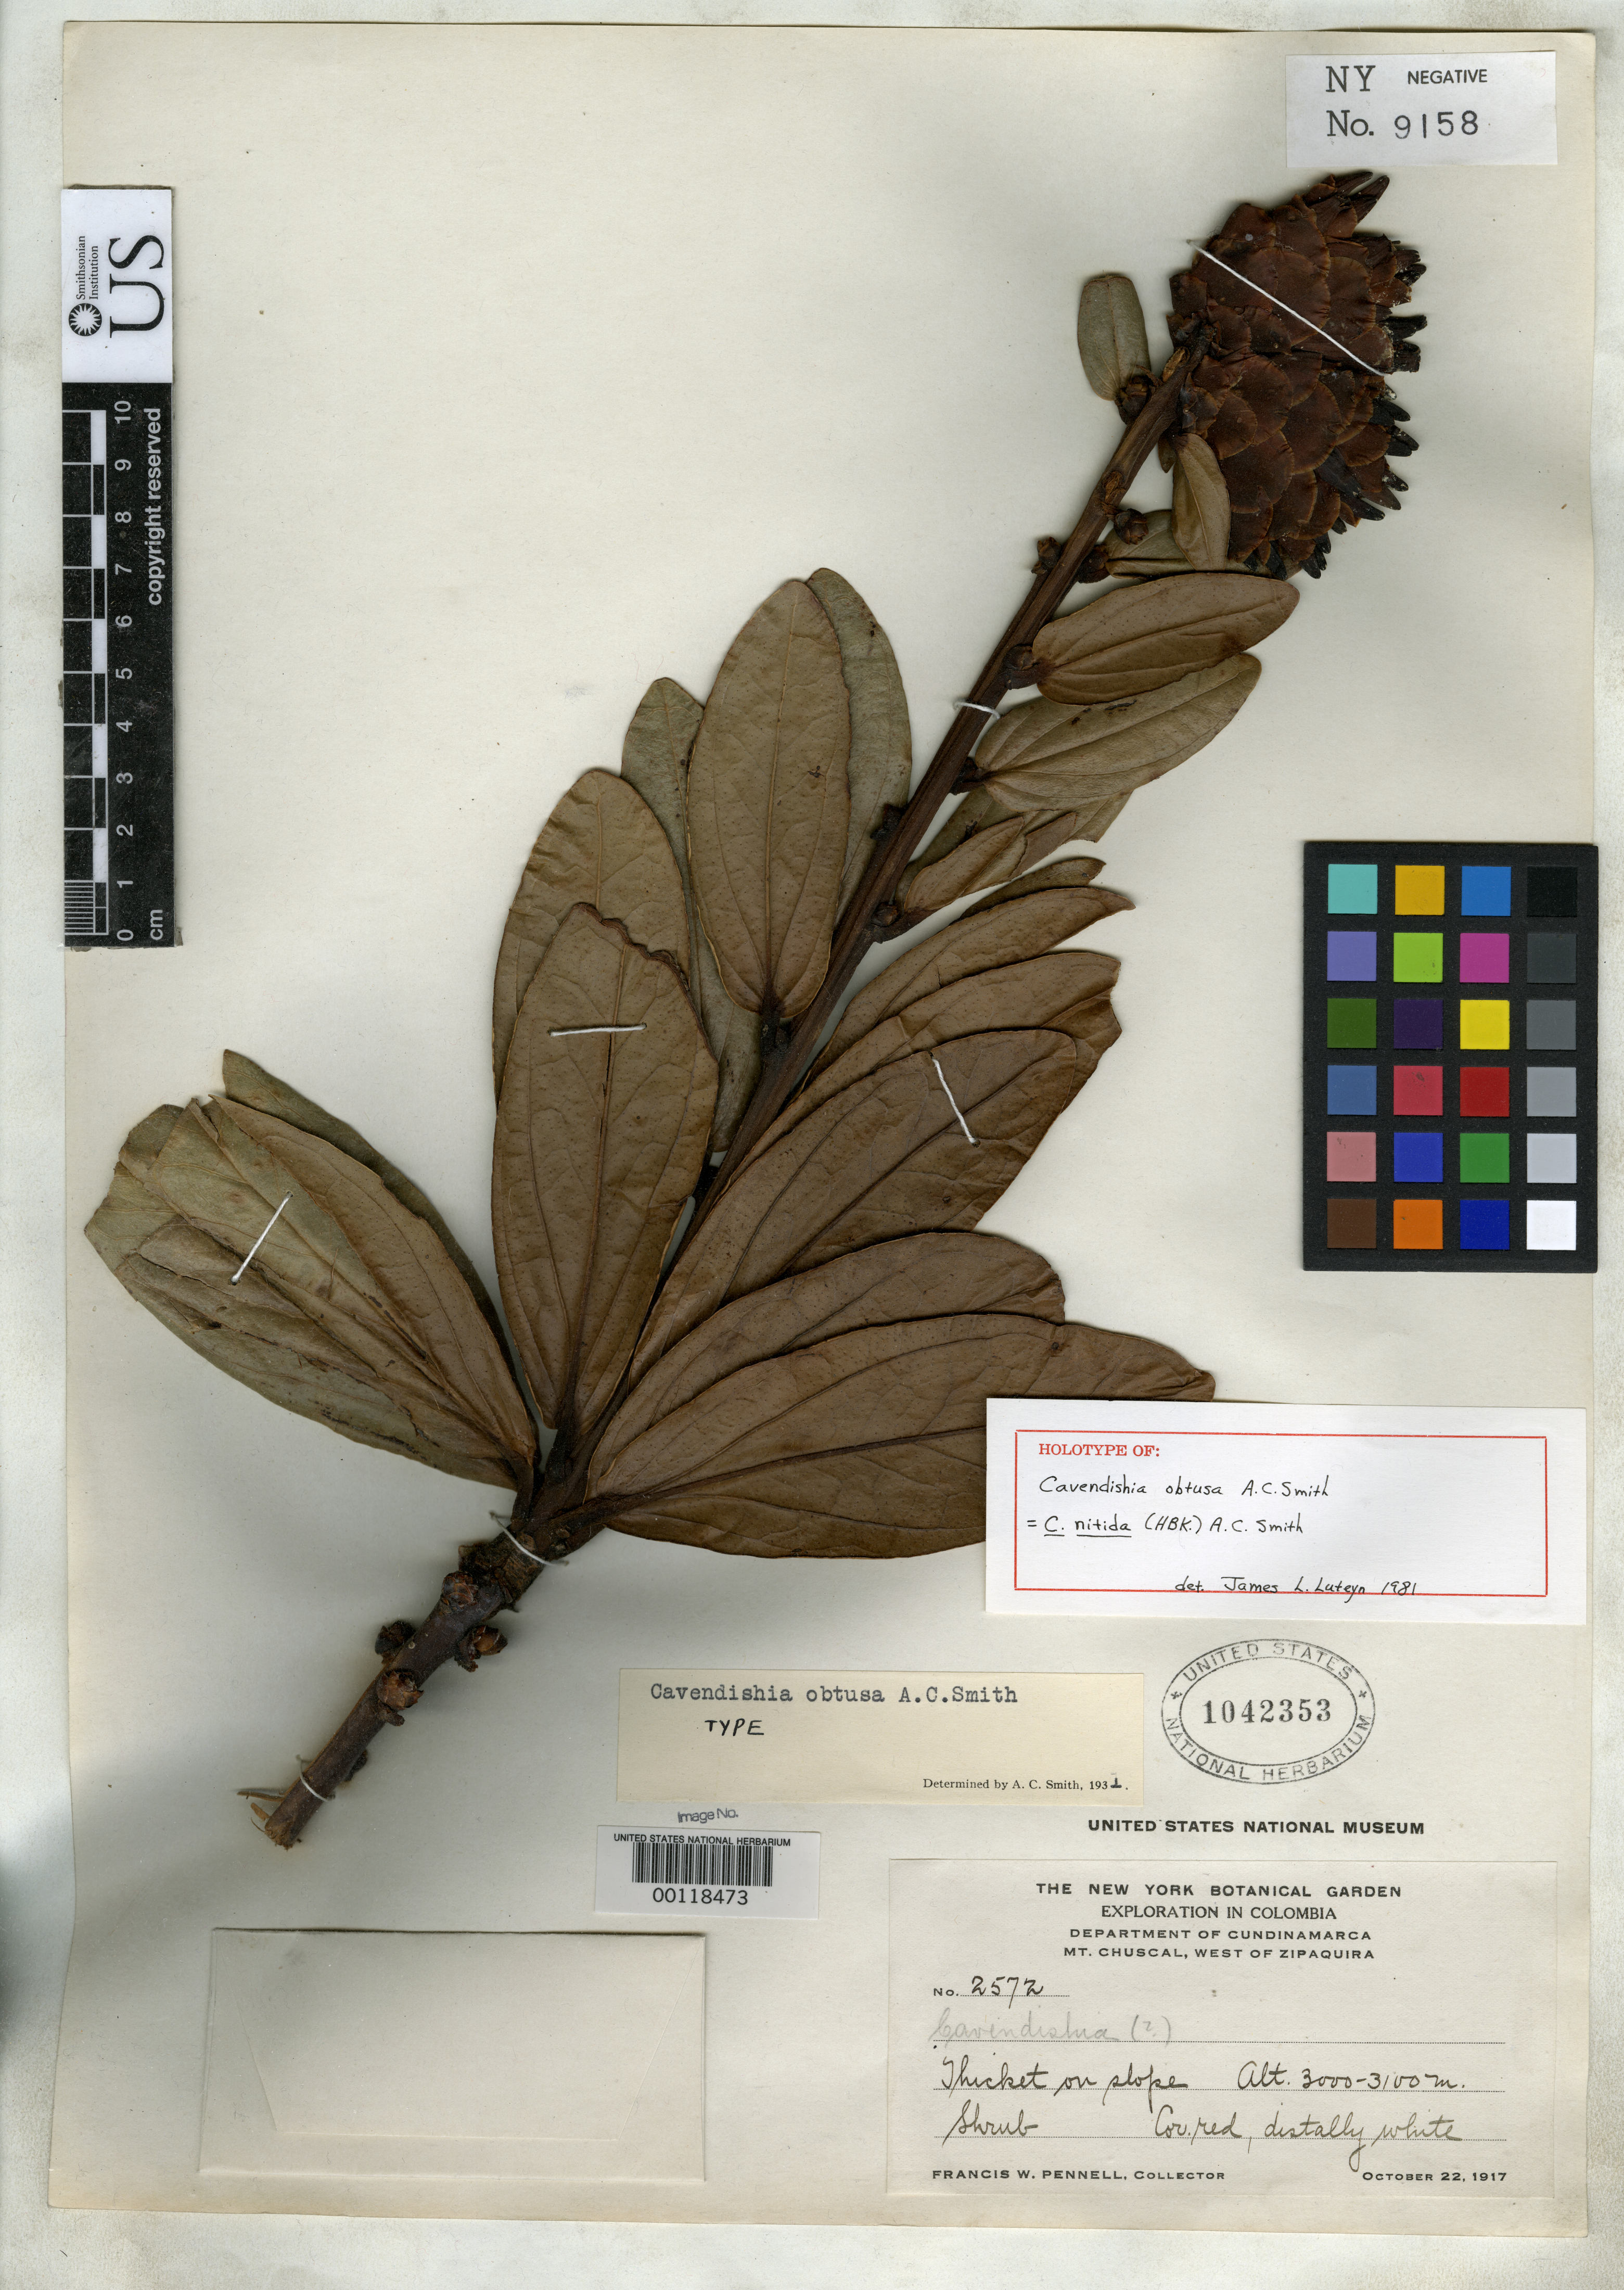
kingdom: Plantae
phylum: Tracheophyta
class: Magnoliopsida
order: Ericales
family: Ericaceae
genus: Cavendishia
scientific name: Cavendishia obtusa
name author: A.C. Sm.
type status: Holotype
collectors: F. W. Pennell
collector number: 2572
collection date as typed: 22 Oct 1917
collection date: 1917-10-22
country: Colombia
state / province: Cundinamarca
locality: Mount Chuscal, E of Zipaquira.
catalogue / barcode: US 1042353